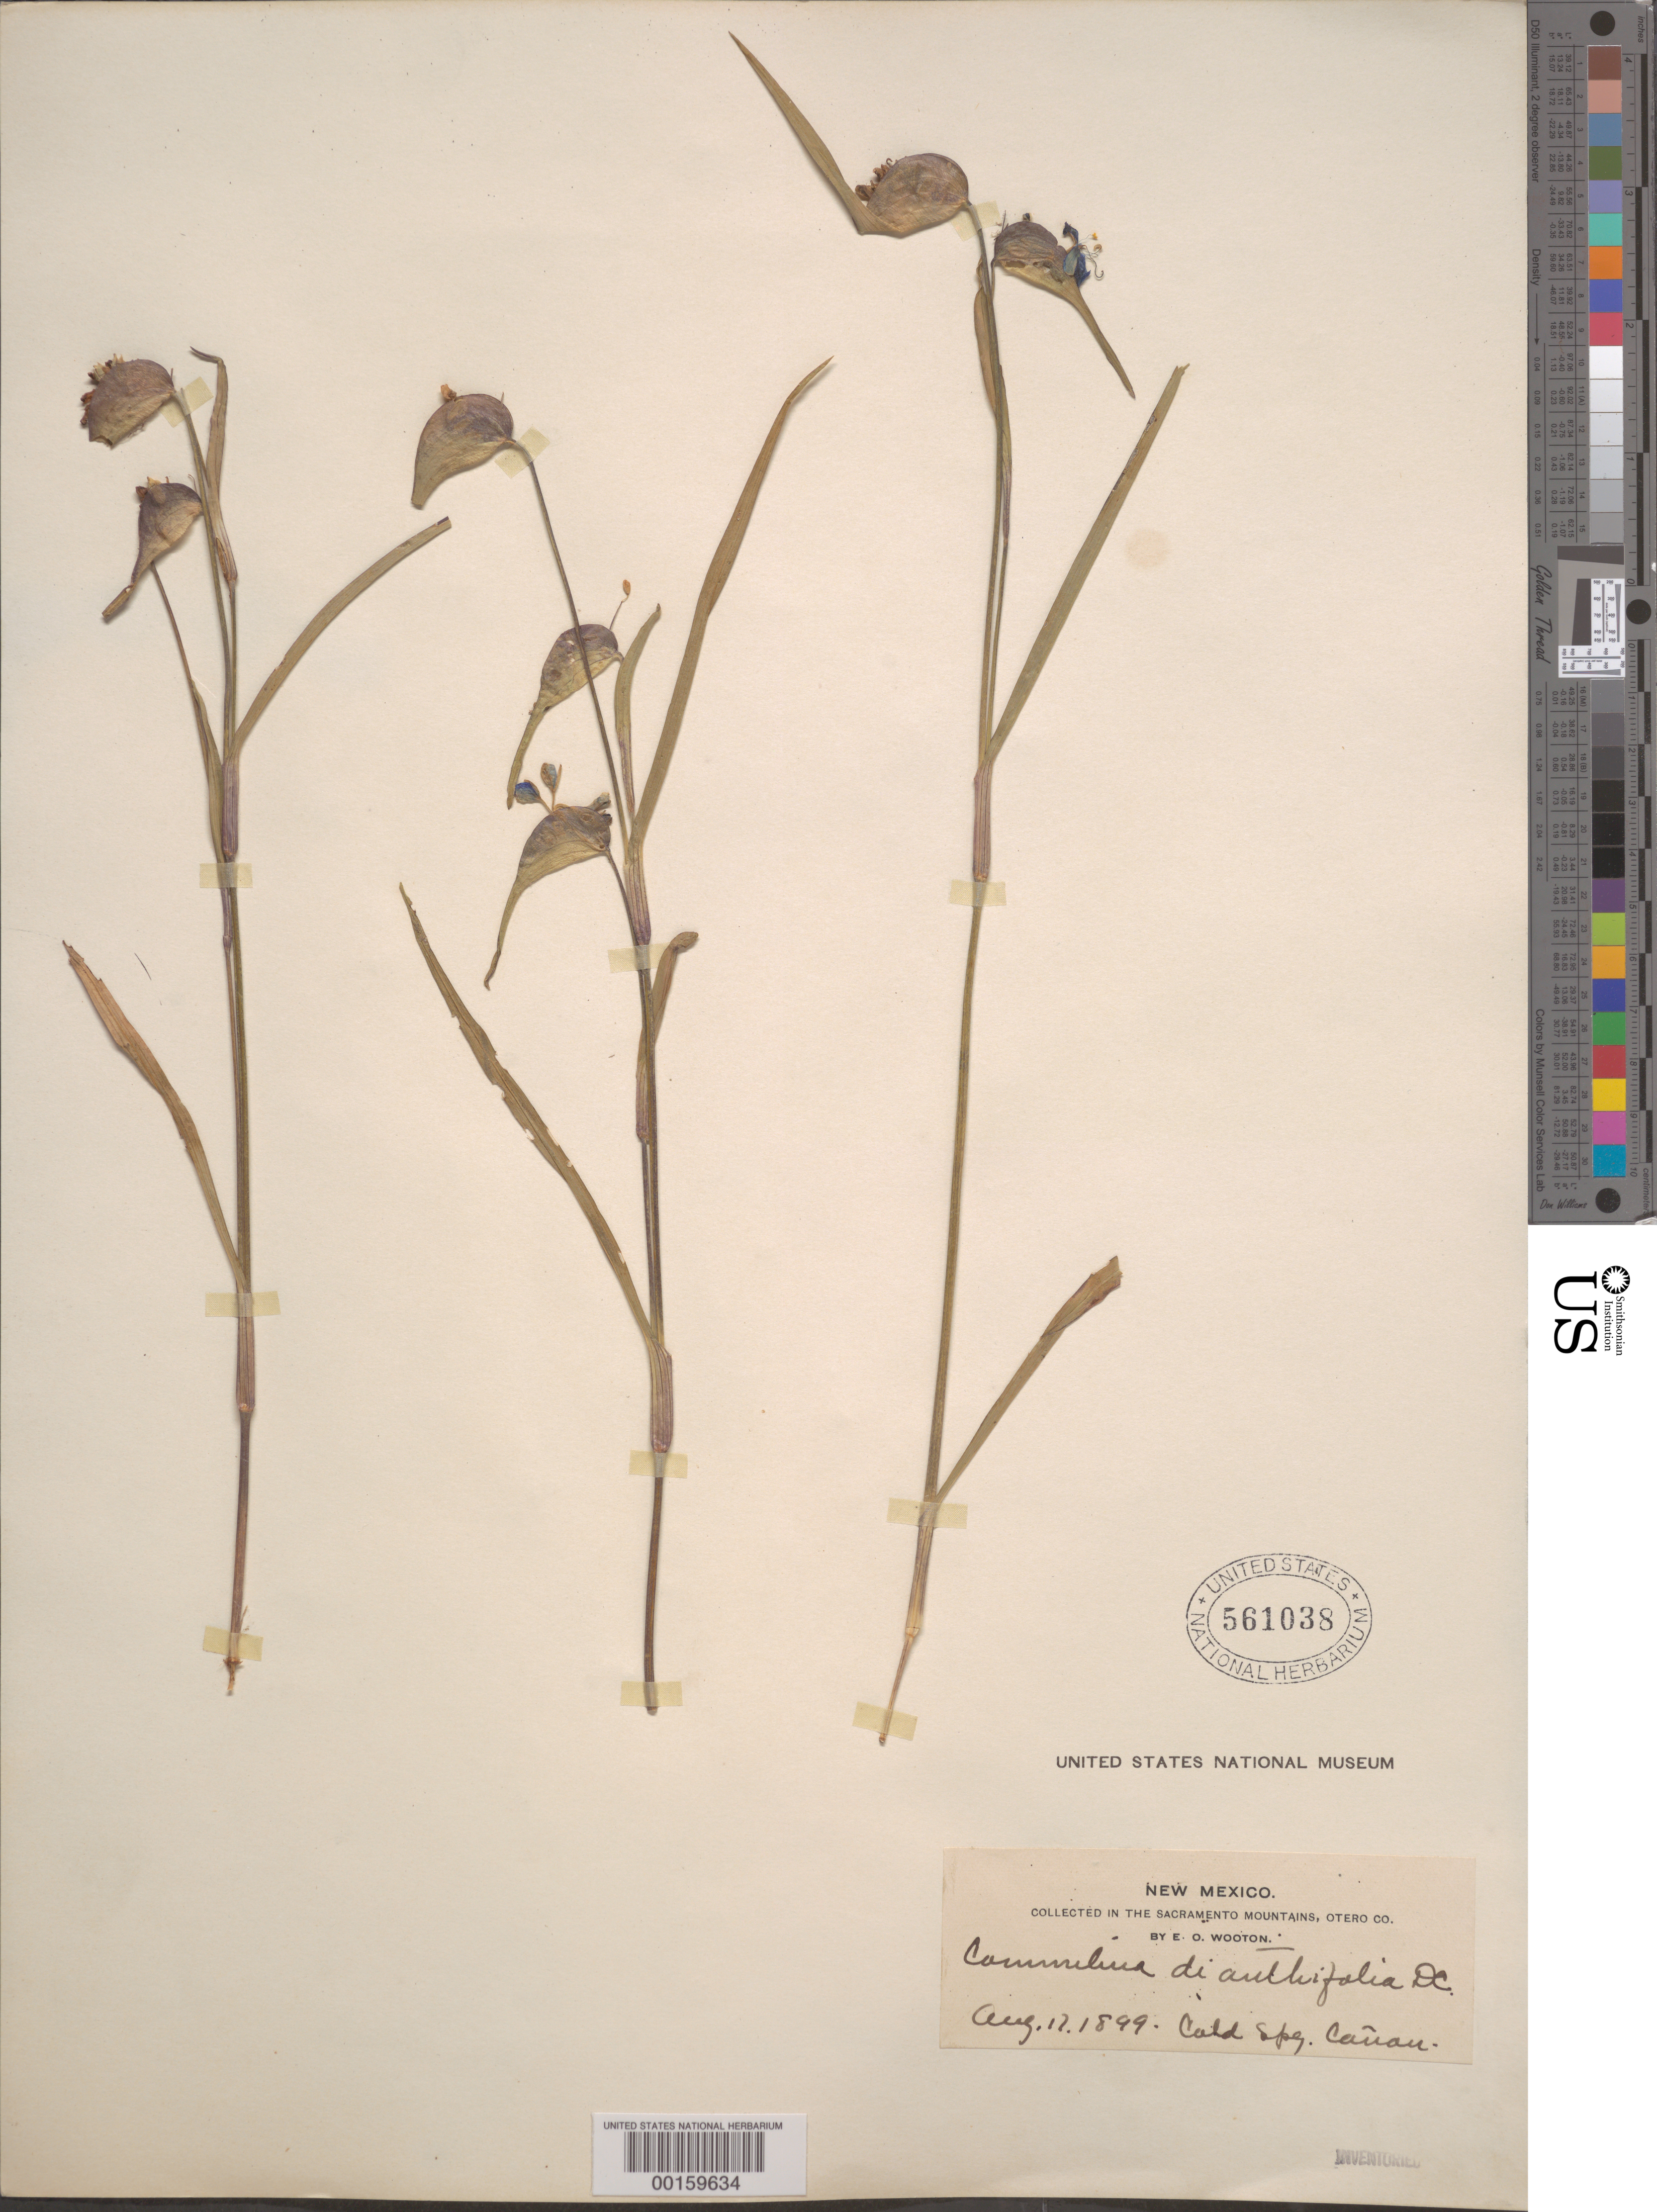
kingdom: Plantae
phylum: Tracheophyta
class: Liliopsida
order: Commelinales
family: Commelinaceae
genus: Commelina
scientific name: Commelina dianthifolia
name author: Redouté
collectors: E. O. Wooton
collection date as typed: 17 Aug 1899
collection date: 1899-08-17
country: United States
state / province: New Mexico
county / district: Otero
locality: Sacramento mts., cold spring canyon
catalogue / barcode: US 561038